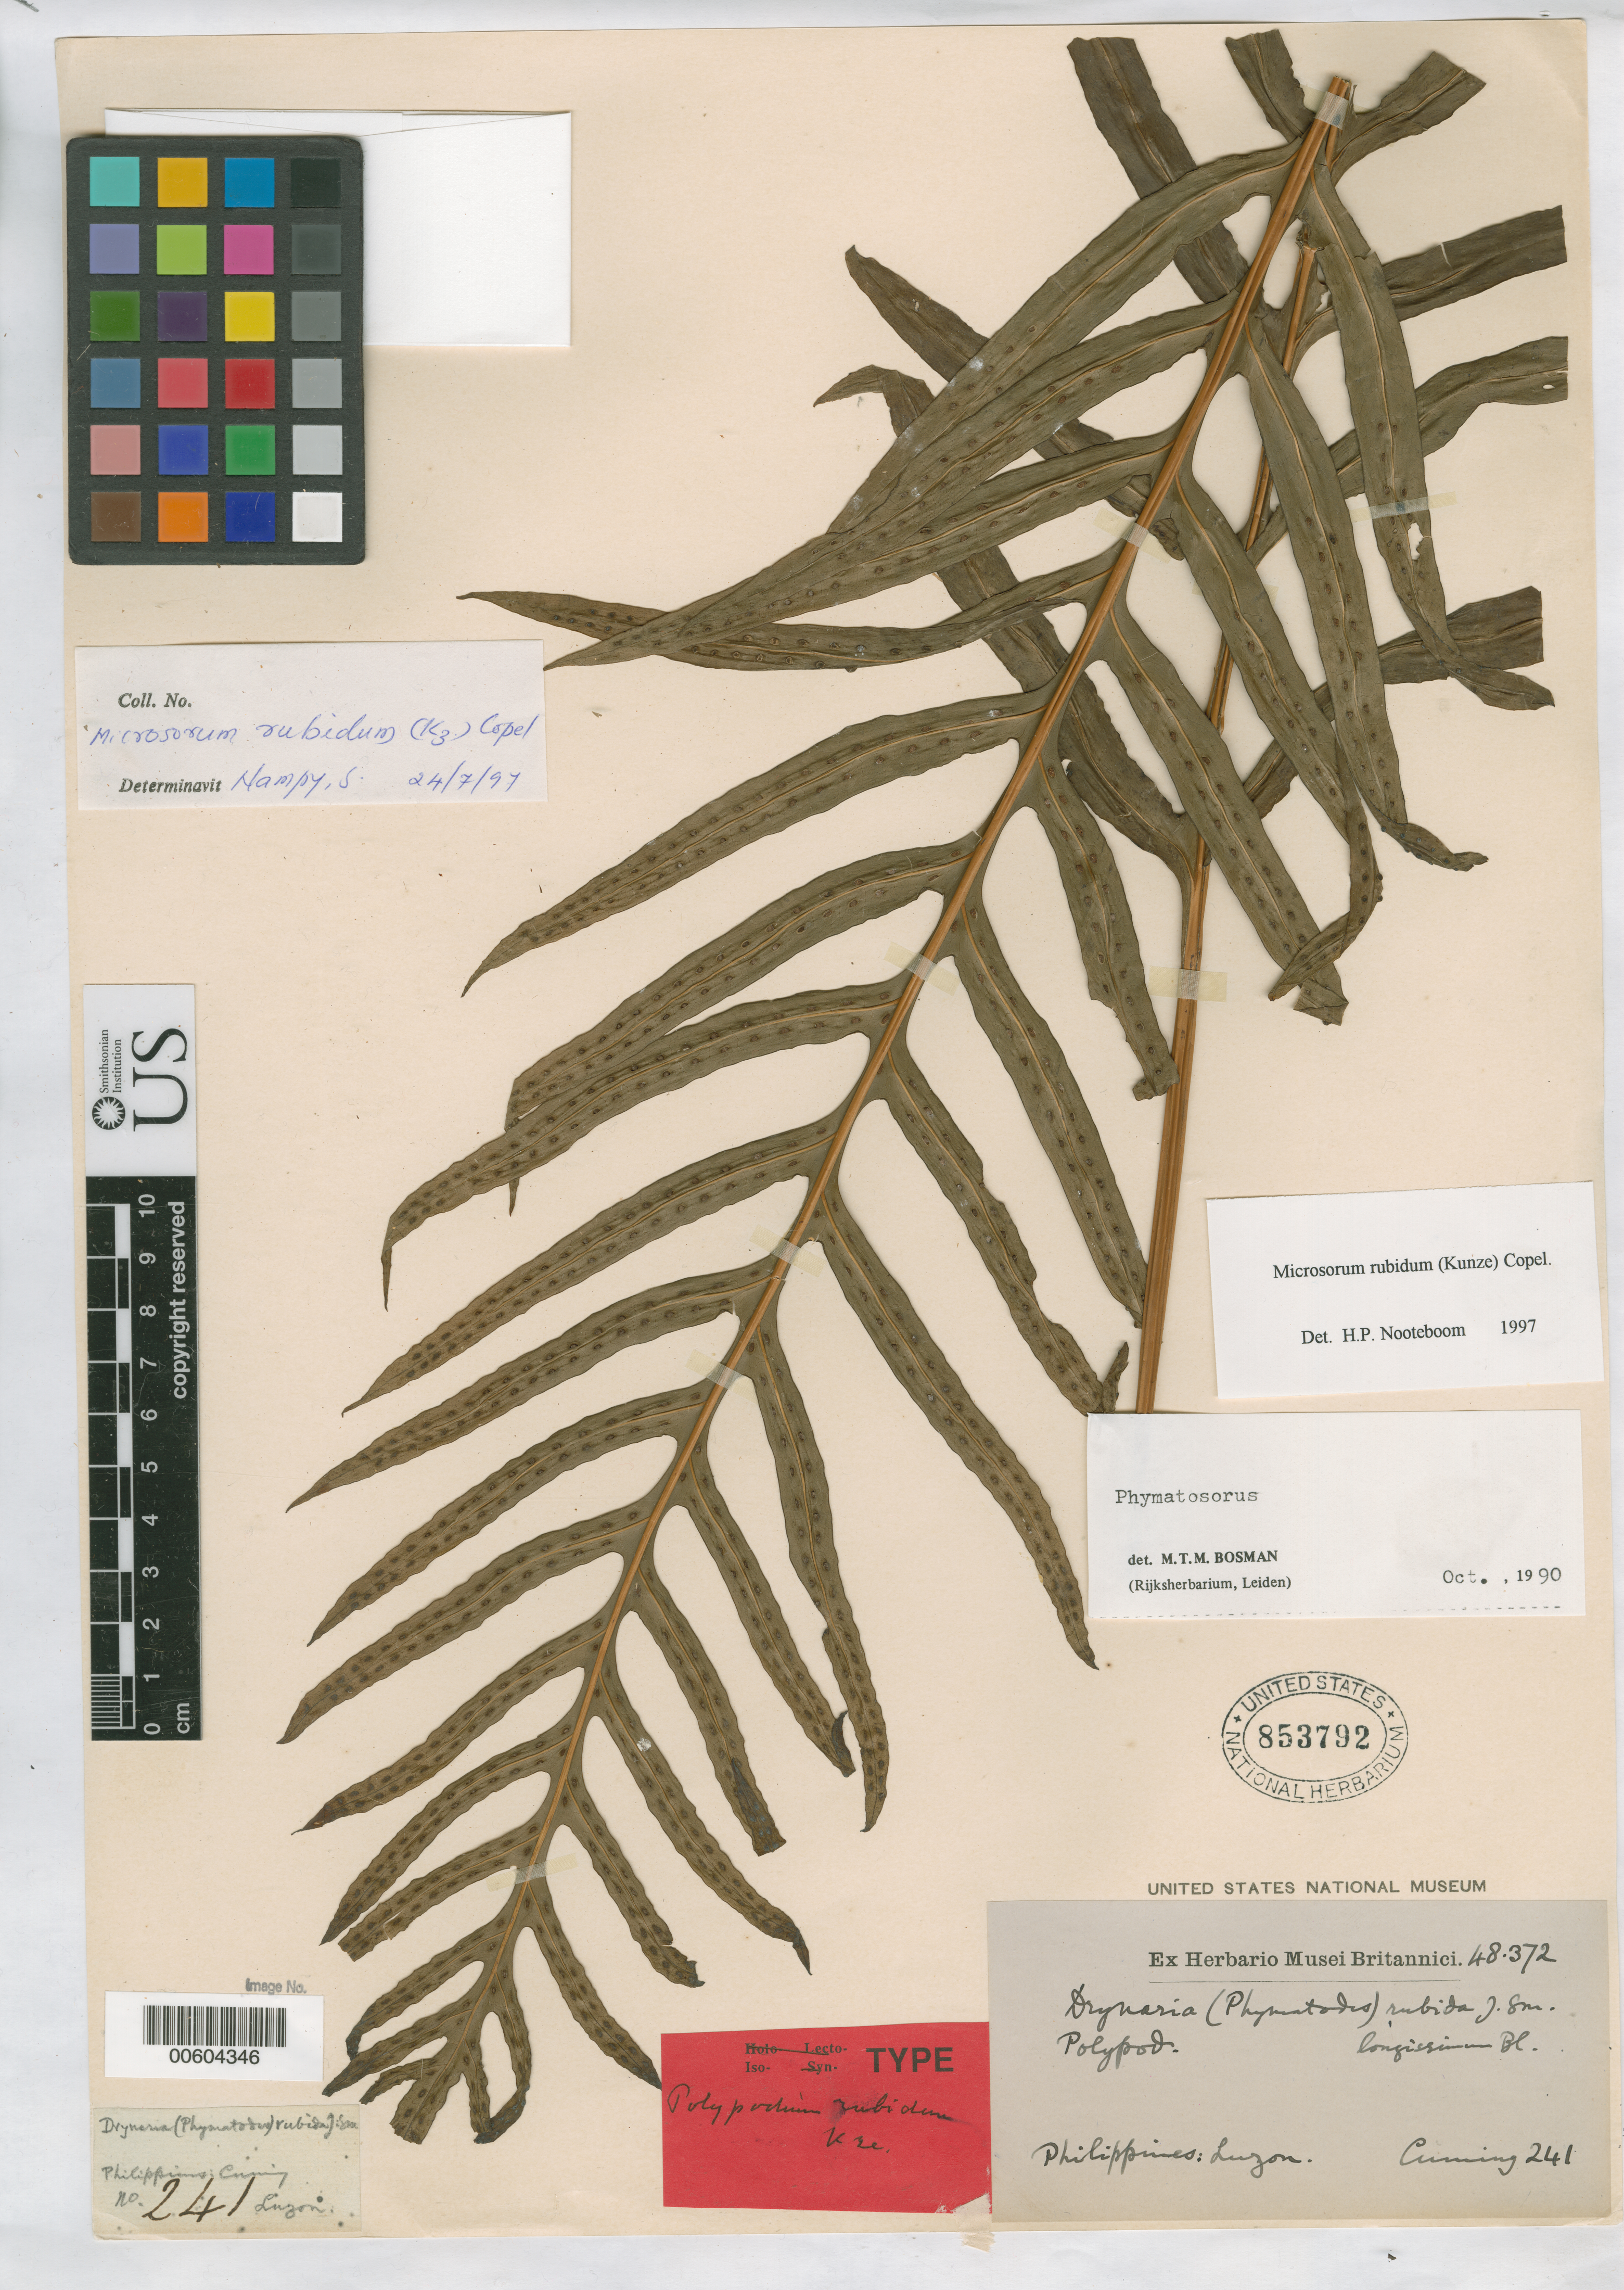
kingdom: Plantae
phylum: Tracheophyta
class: Polypodiopsida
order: Polypodiales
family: Polypodiaceae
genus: Polypodium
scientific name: Polypodium rubidum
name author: Kunze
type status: Isotype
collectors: H. Cuming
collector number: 241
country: Philippines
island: Luzon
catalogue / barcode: US 853792